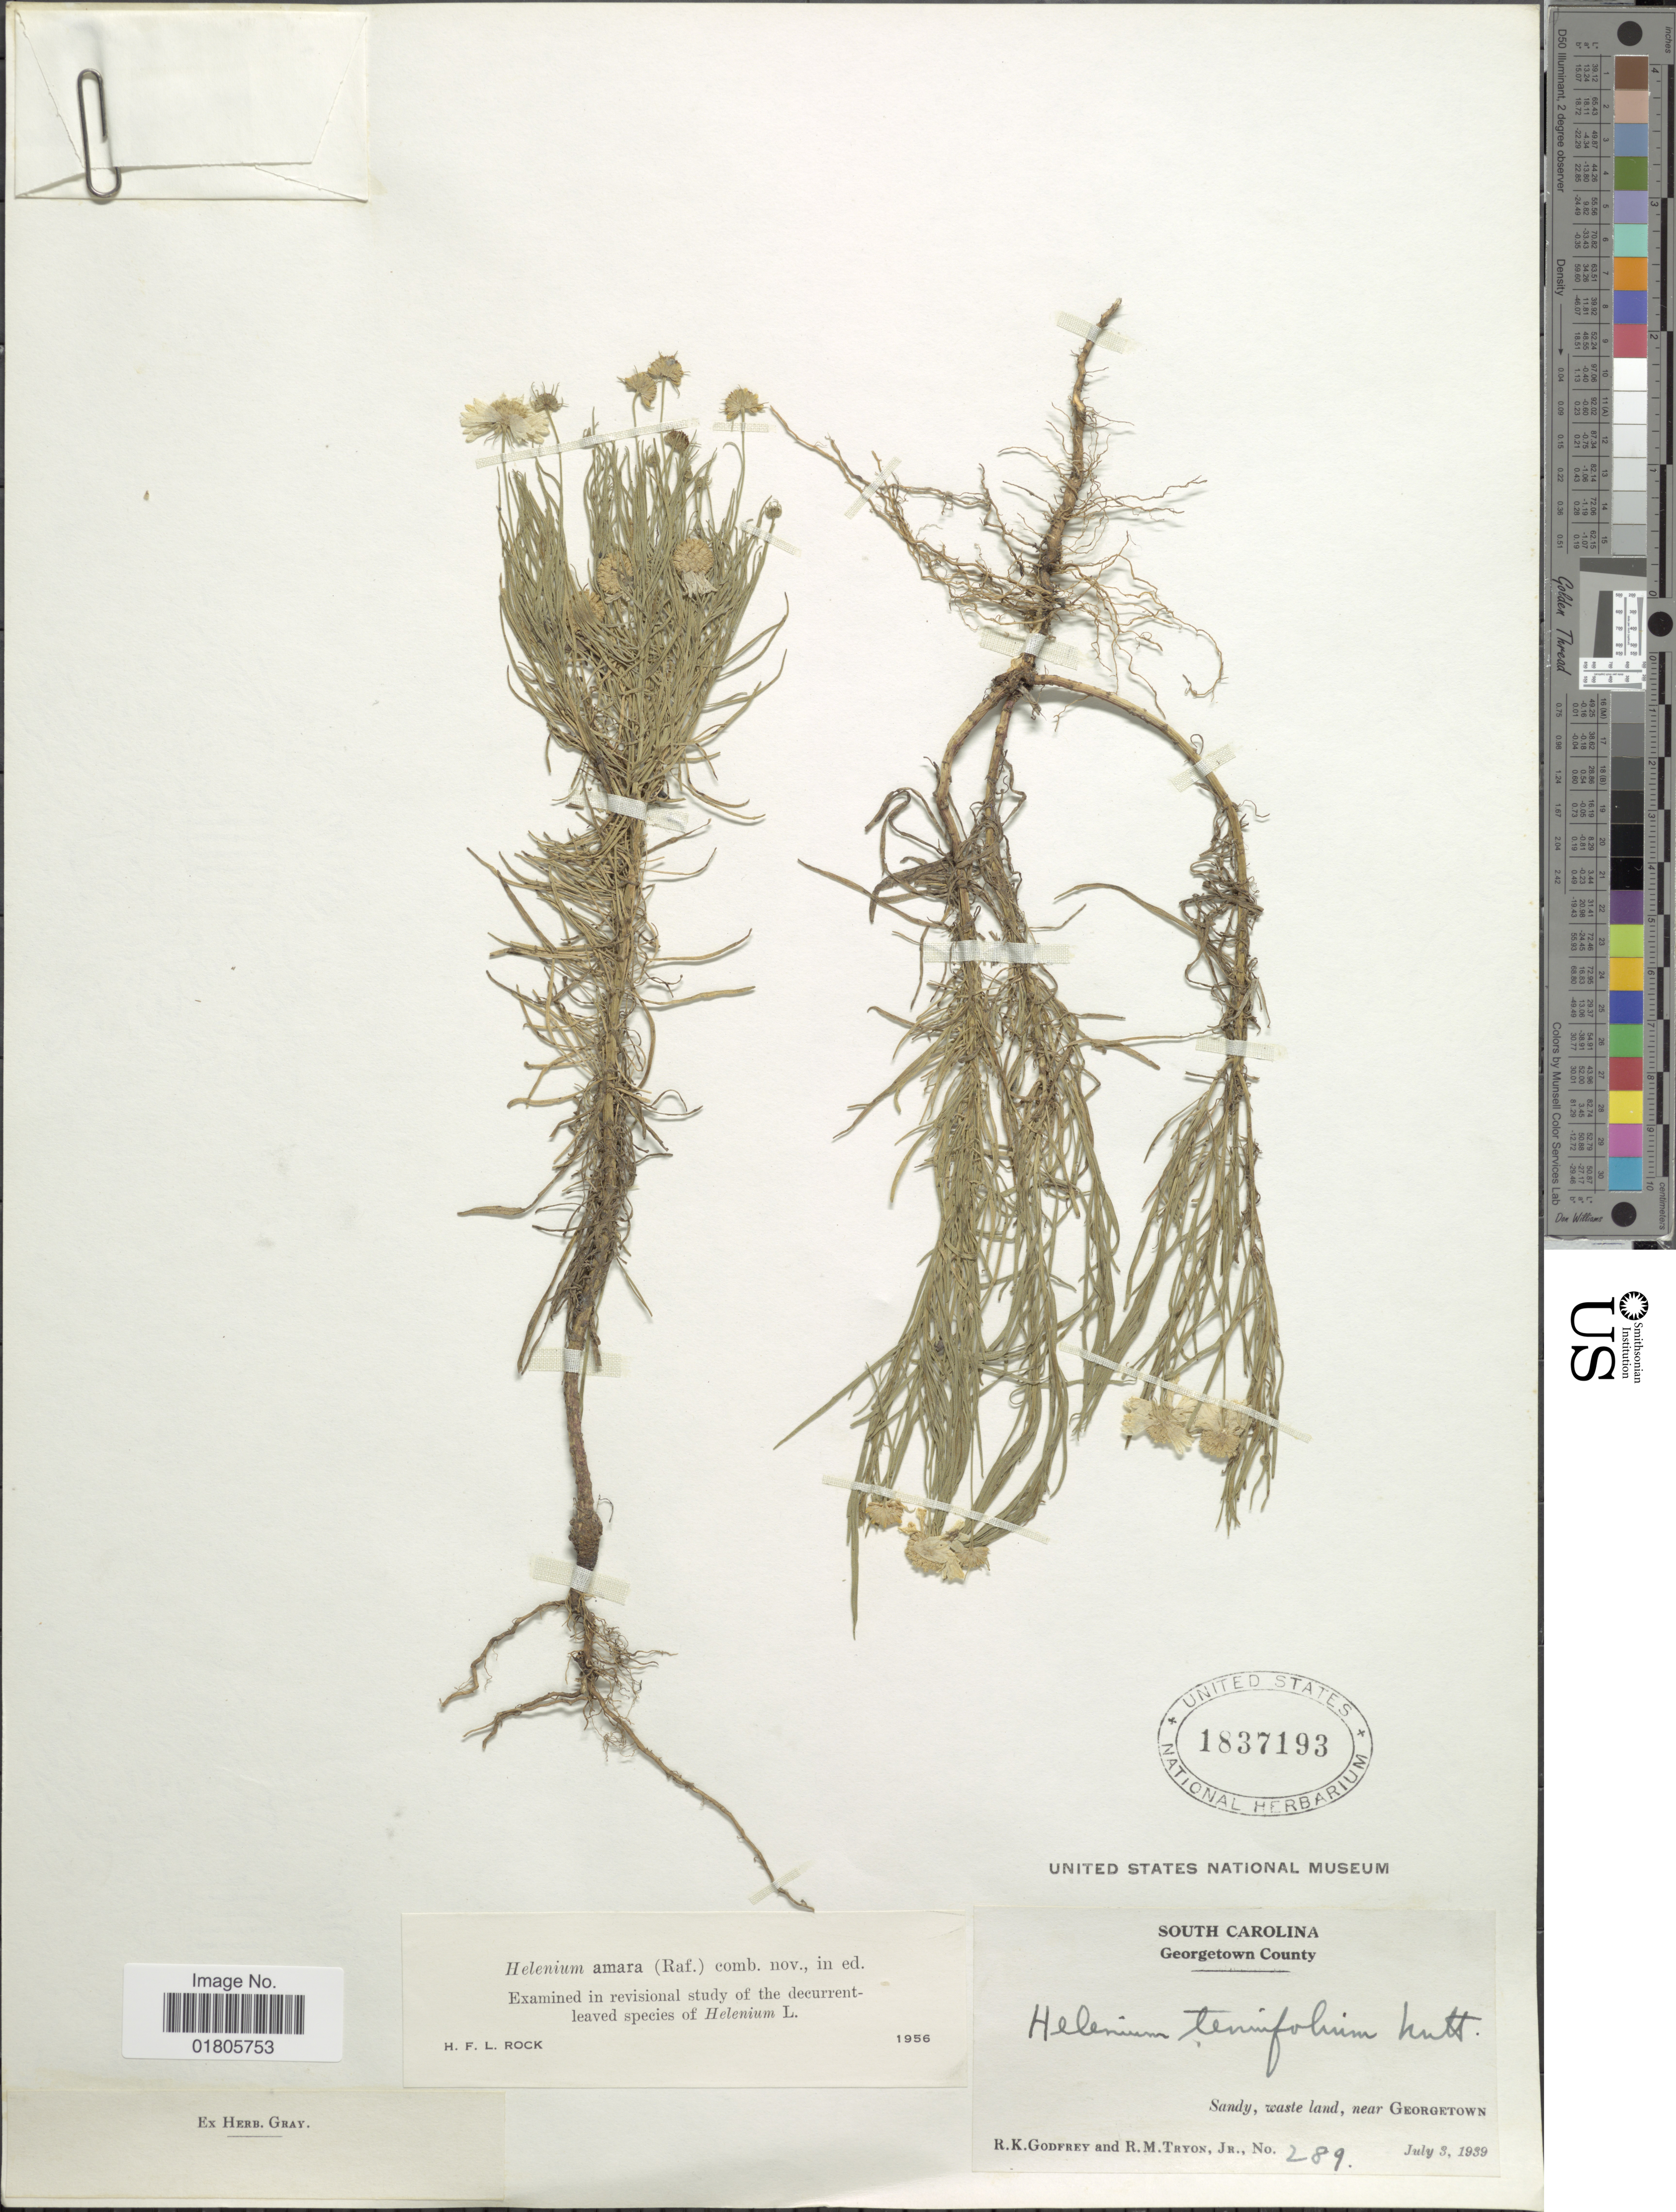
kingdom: Plantae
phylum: Tracheophyta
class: Magnoliopsida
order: Asterales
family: Asteraceae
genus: Helenium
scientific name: Helenium amarum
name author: (Raf.) H. Rock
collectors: R. K. Godfrey & R. M. Tryon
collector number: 289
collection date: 1939-07-03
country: United States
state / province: South Carolina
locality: Georgetown County. Near Georgetown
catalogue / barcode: US 1837193